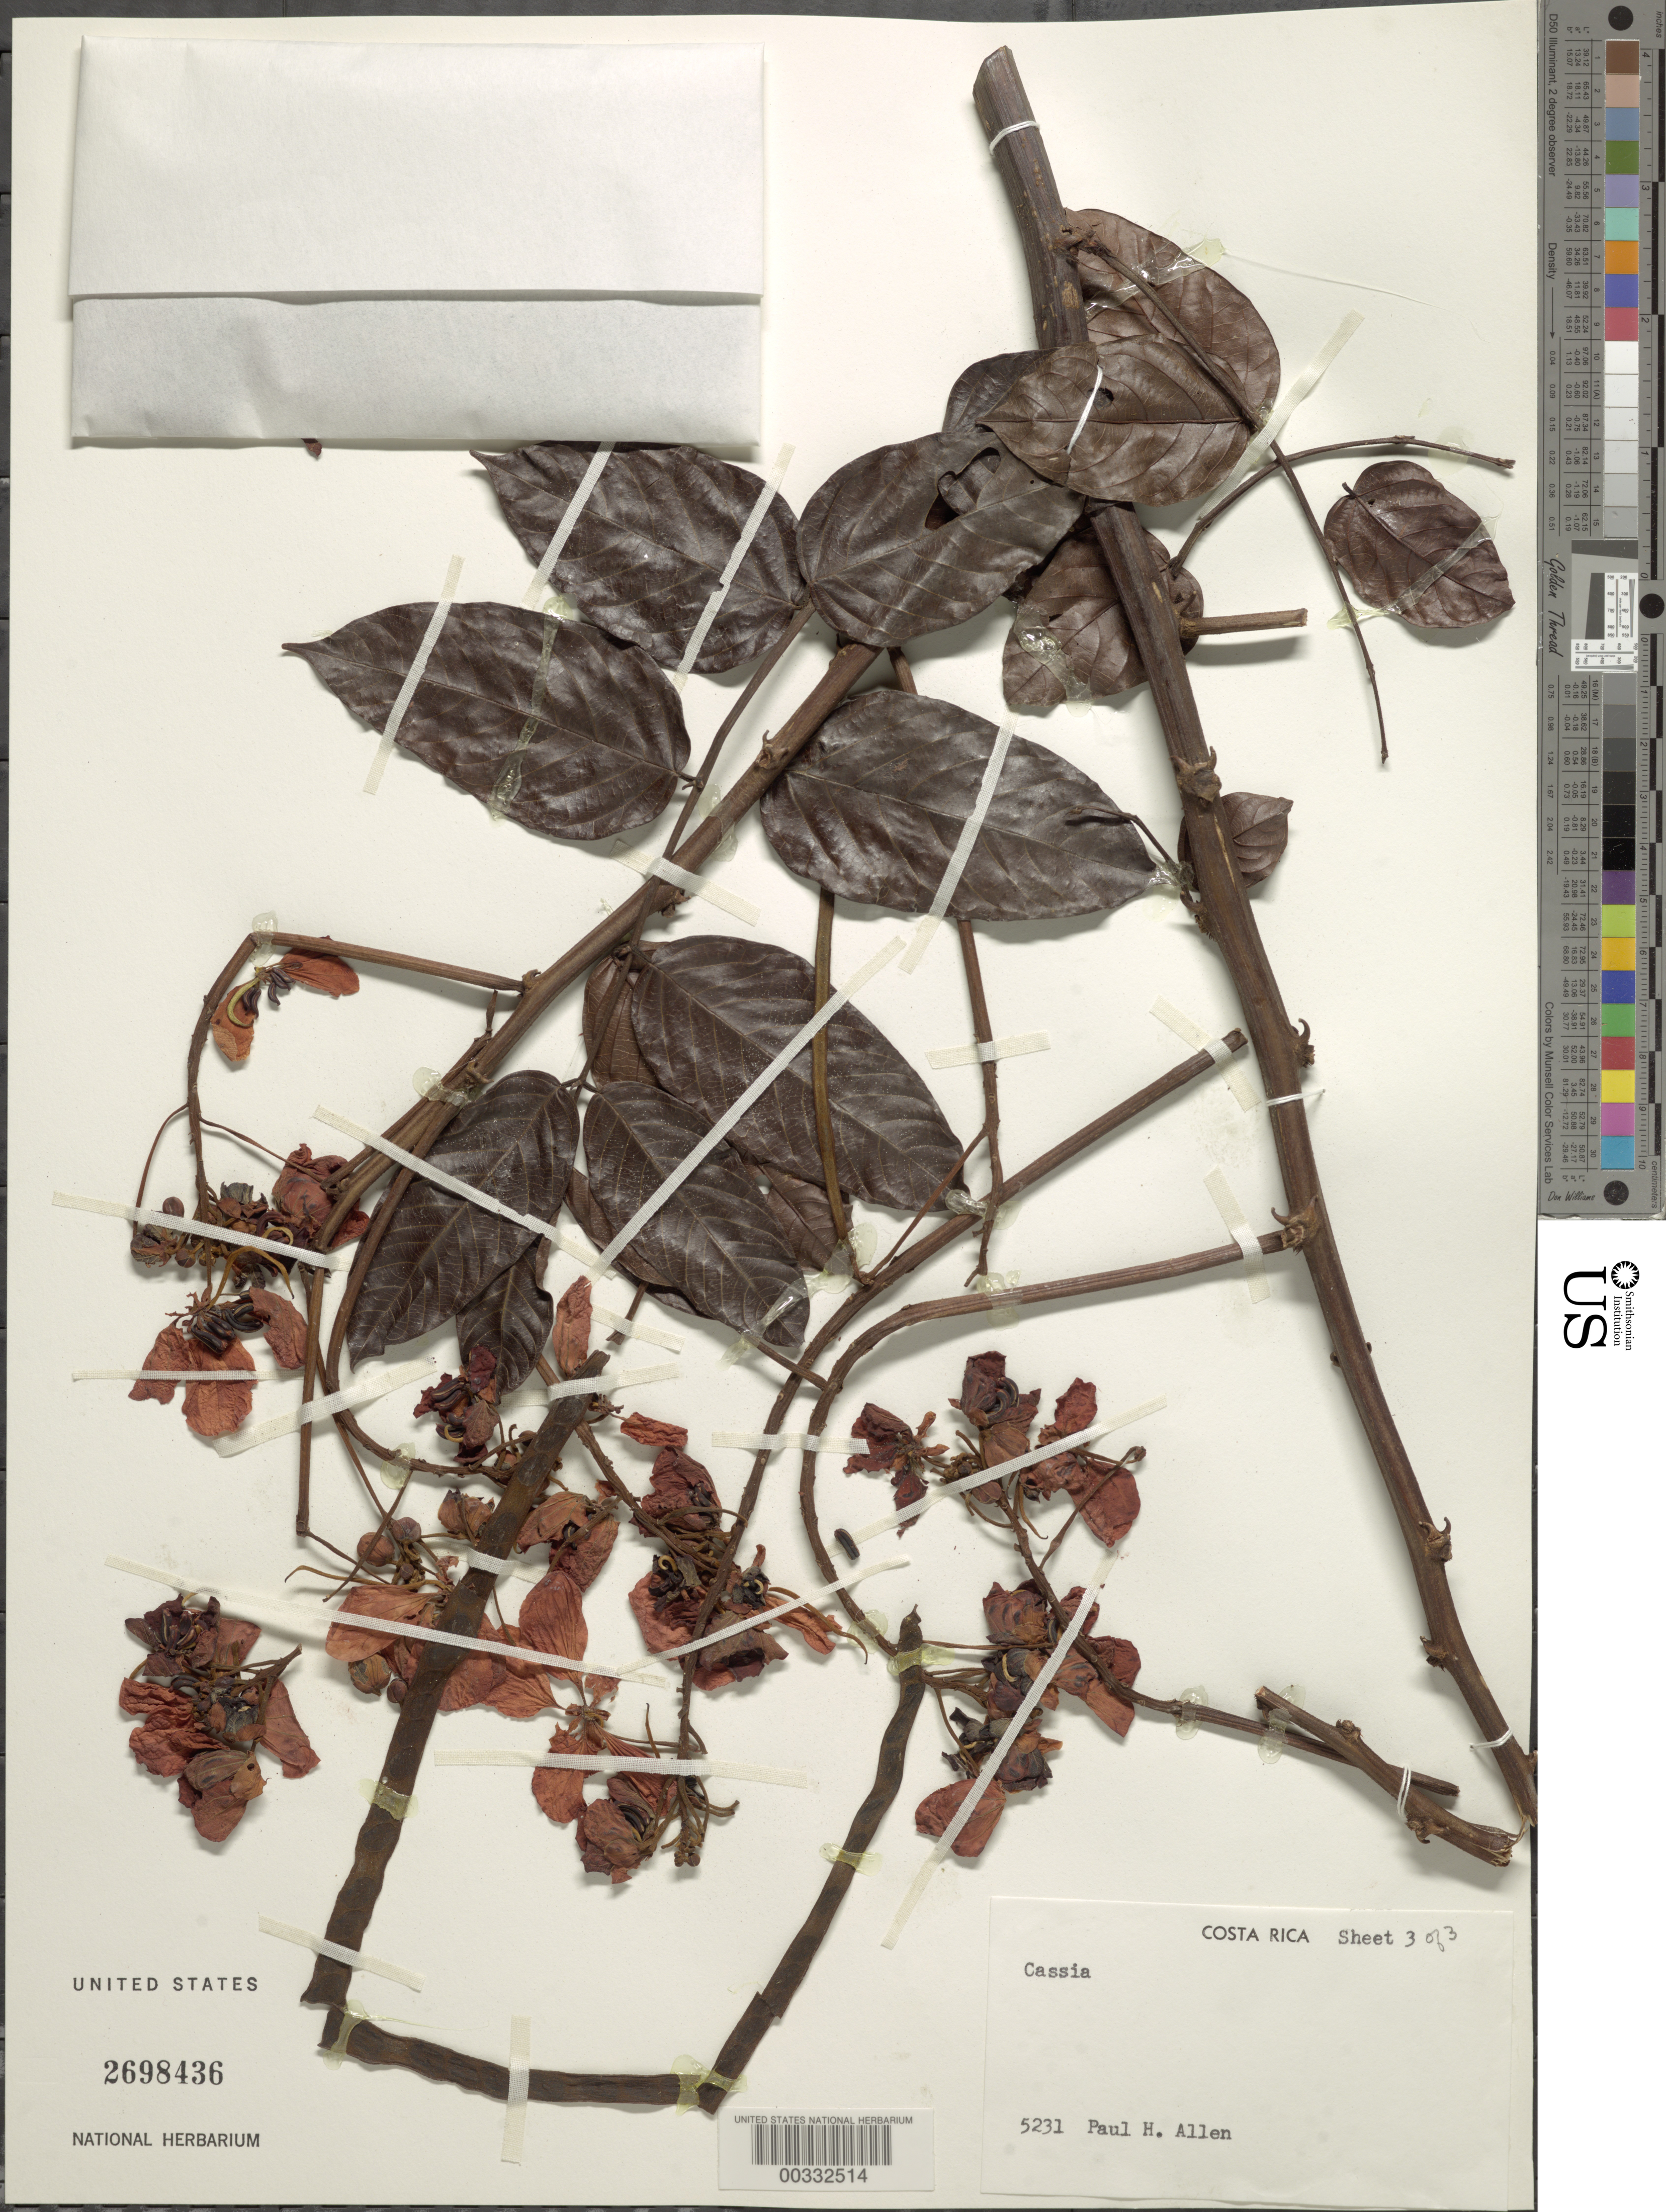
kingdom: Plantae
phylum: Tracheophyta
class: Magnoliopsida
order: Fabales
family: Fabaceae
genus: Senna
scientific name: Senna spinescens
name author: (Hoffmanns. ex Vogel) H.S. Irwin & Barneby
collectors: P. H. Allen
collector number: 5231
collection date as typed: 15 Nov 1948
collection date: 1948-11-15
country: Costa Rica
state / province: Puntarenas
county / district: Osa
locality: Golfo dulce area, vicinity of esquinas experiment station; canton de osa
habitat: Woody liana; in rain forest trees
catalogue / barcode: US 2698436